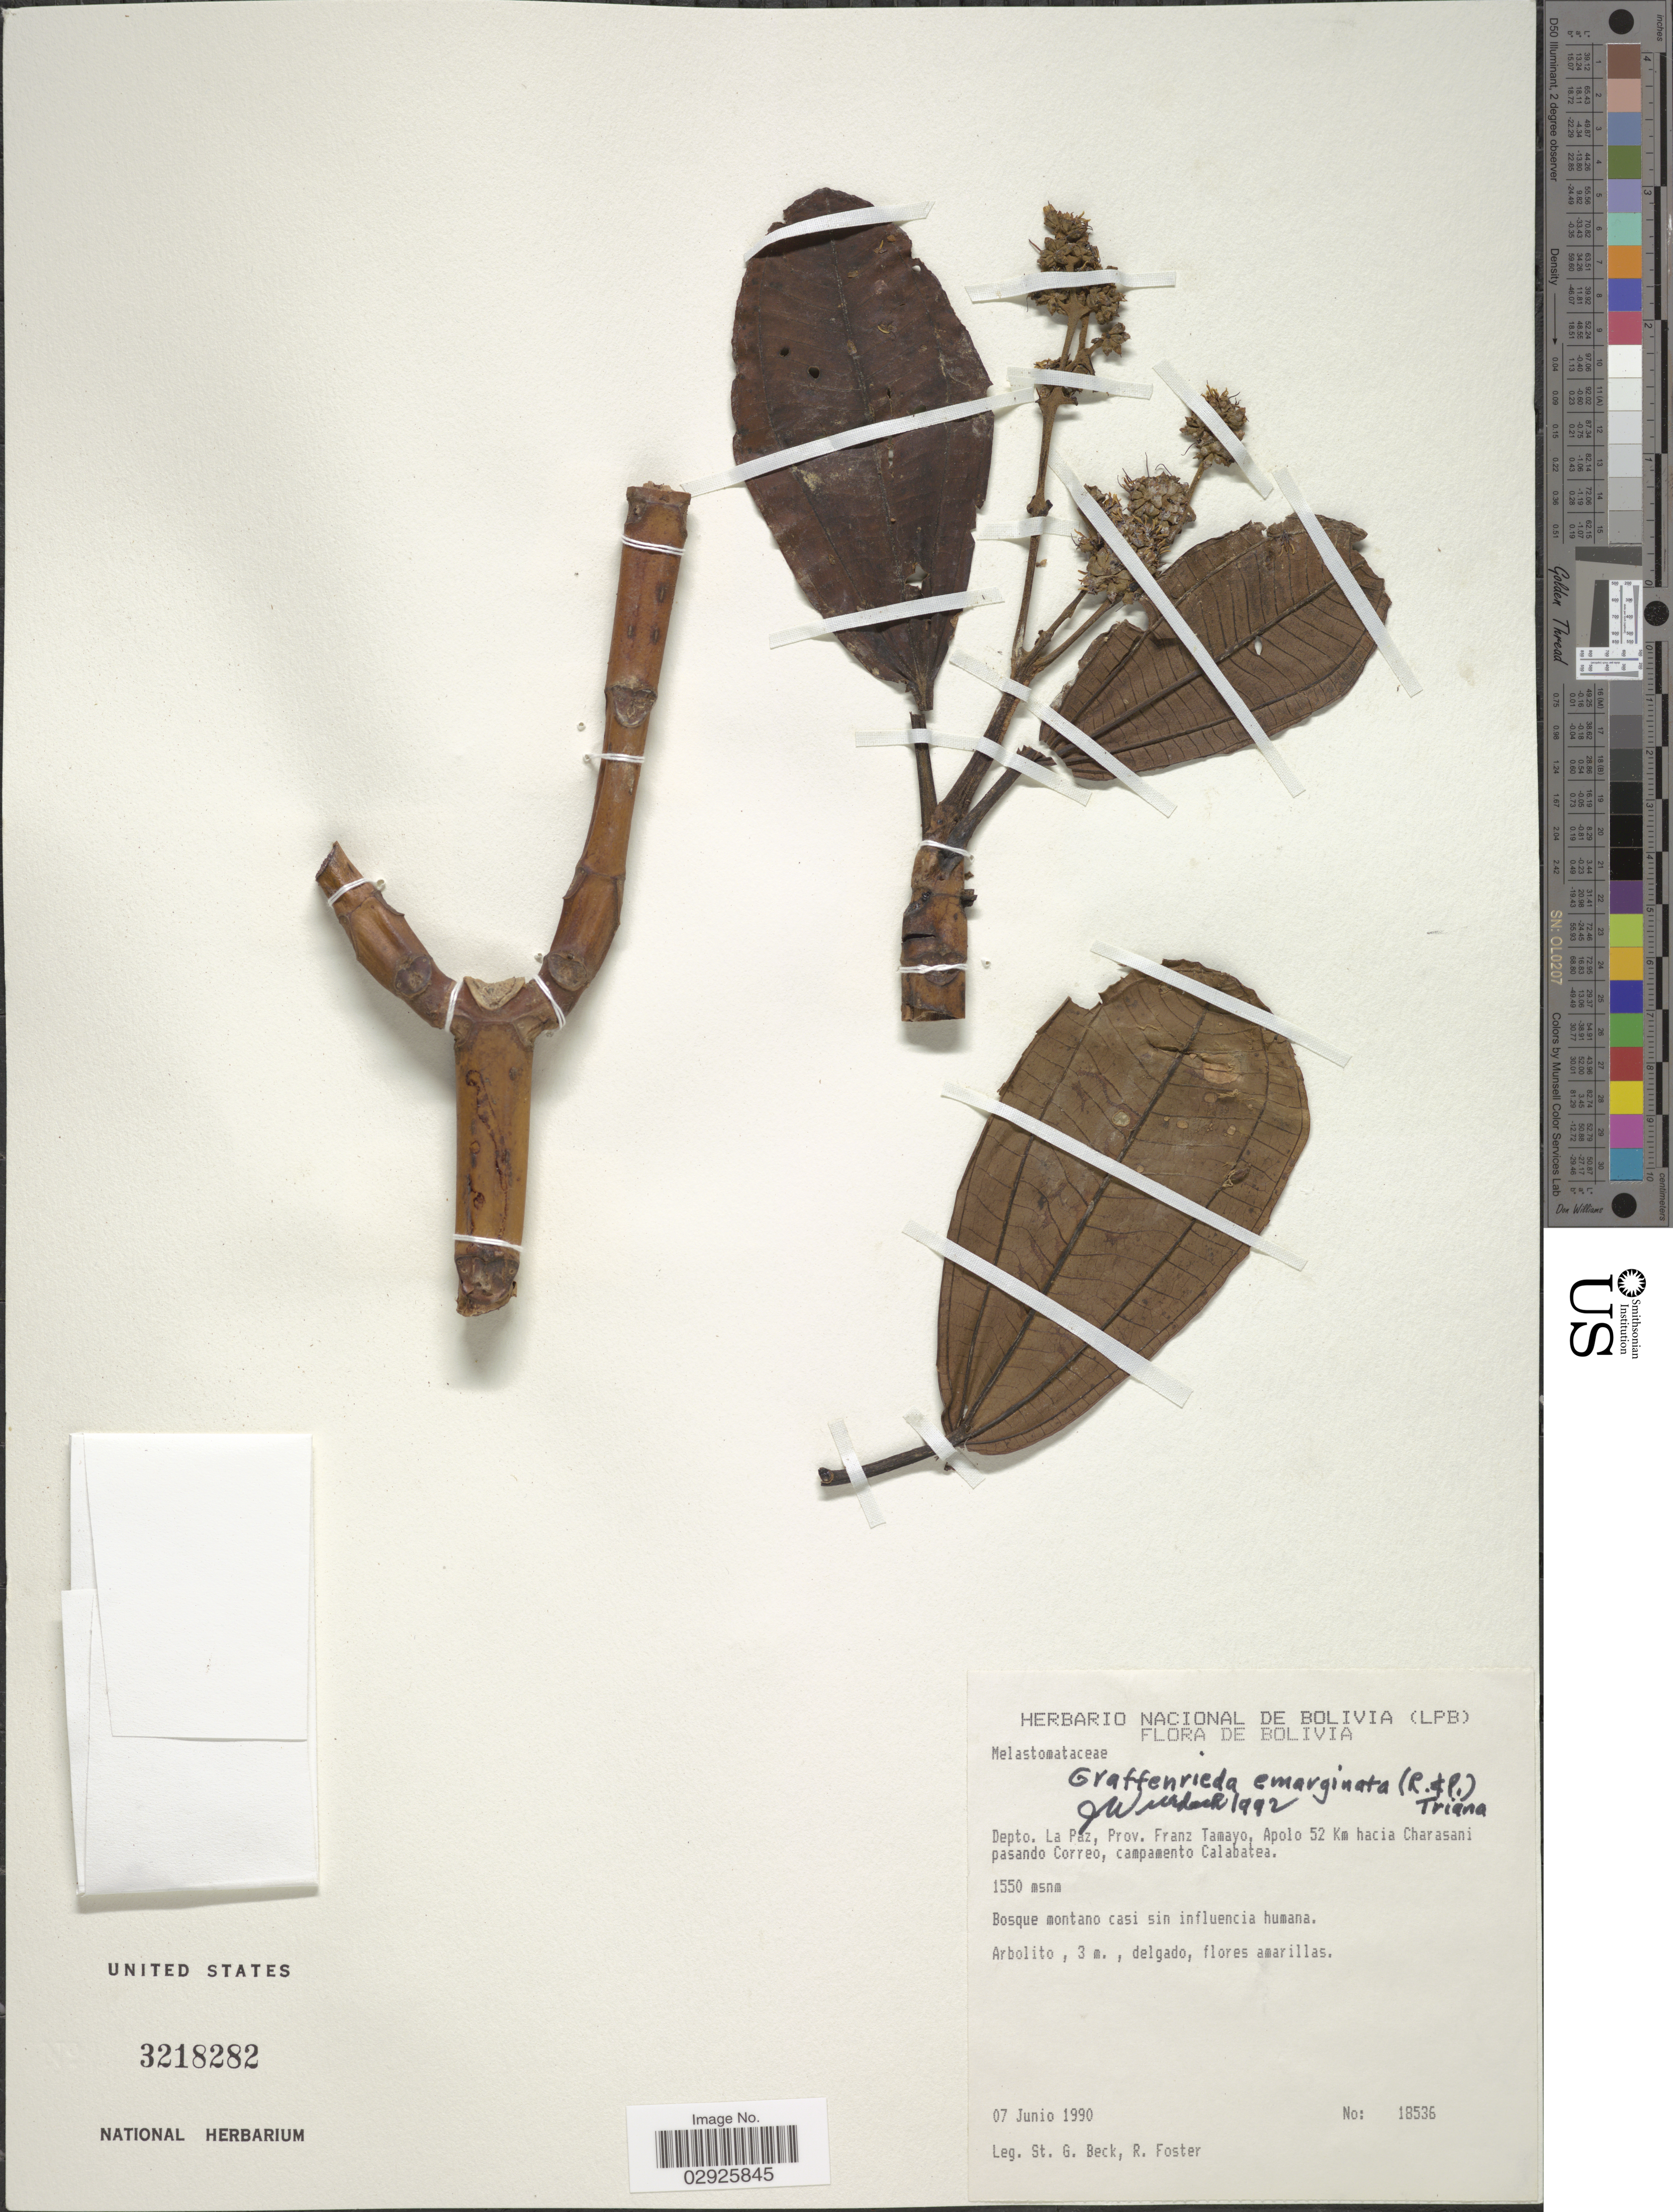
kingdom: Plantae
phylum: Tracheophyta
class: Magnoliopsida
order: Myrtales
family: Melastomataceae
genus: Graffenrieda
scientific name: Graffenrieda emarginata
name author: (Ruiz & Pav.) Triana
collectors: S. G. Beck & R. Foster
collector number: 18536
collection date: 1990-06-07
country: Bolivia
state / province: La Paz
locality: Depto. La Paz, Prov. Franz Tamayo, Apolo 52 Km hacia Charasani pasando Correo, campamento Calabatea.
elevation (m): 1550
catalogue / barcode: US 3218282